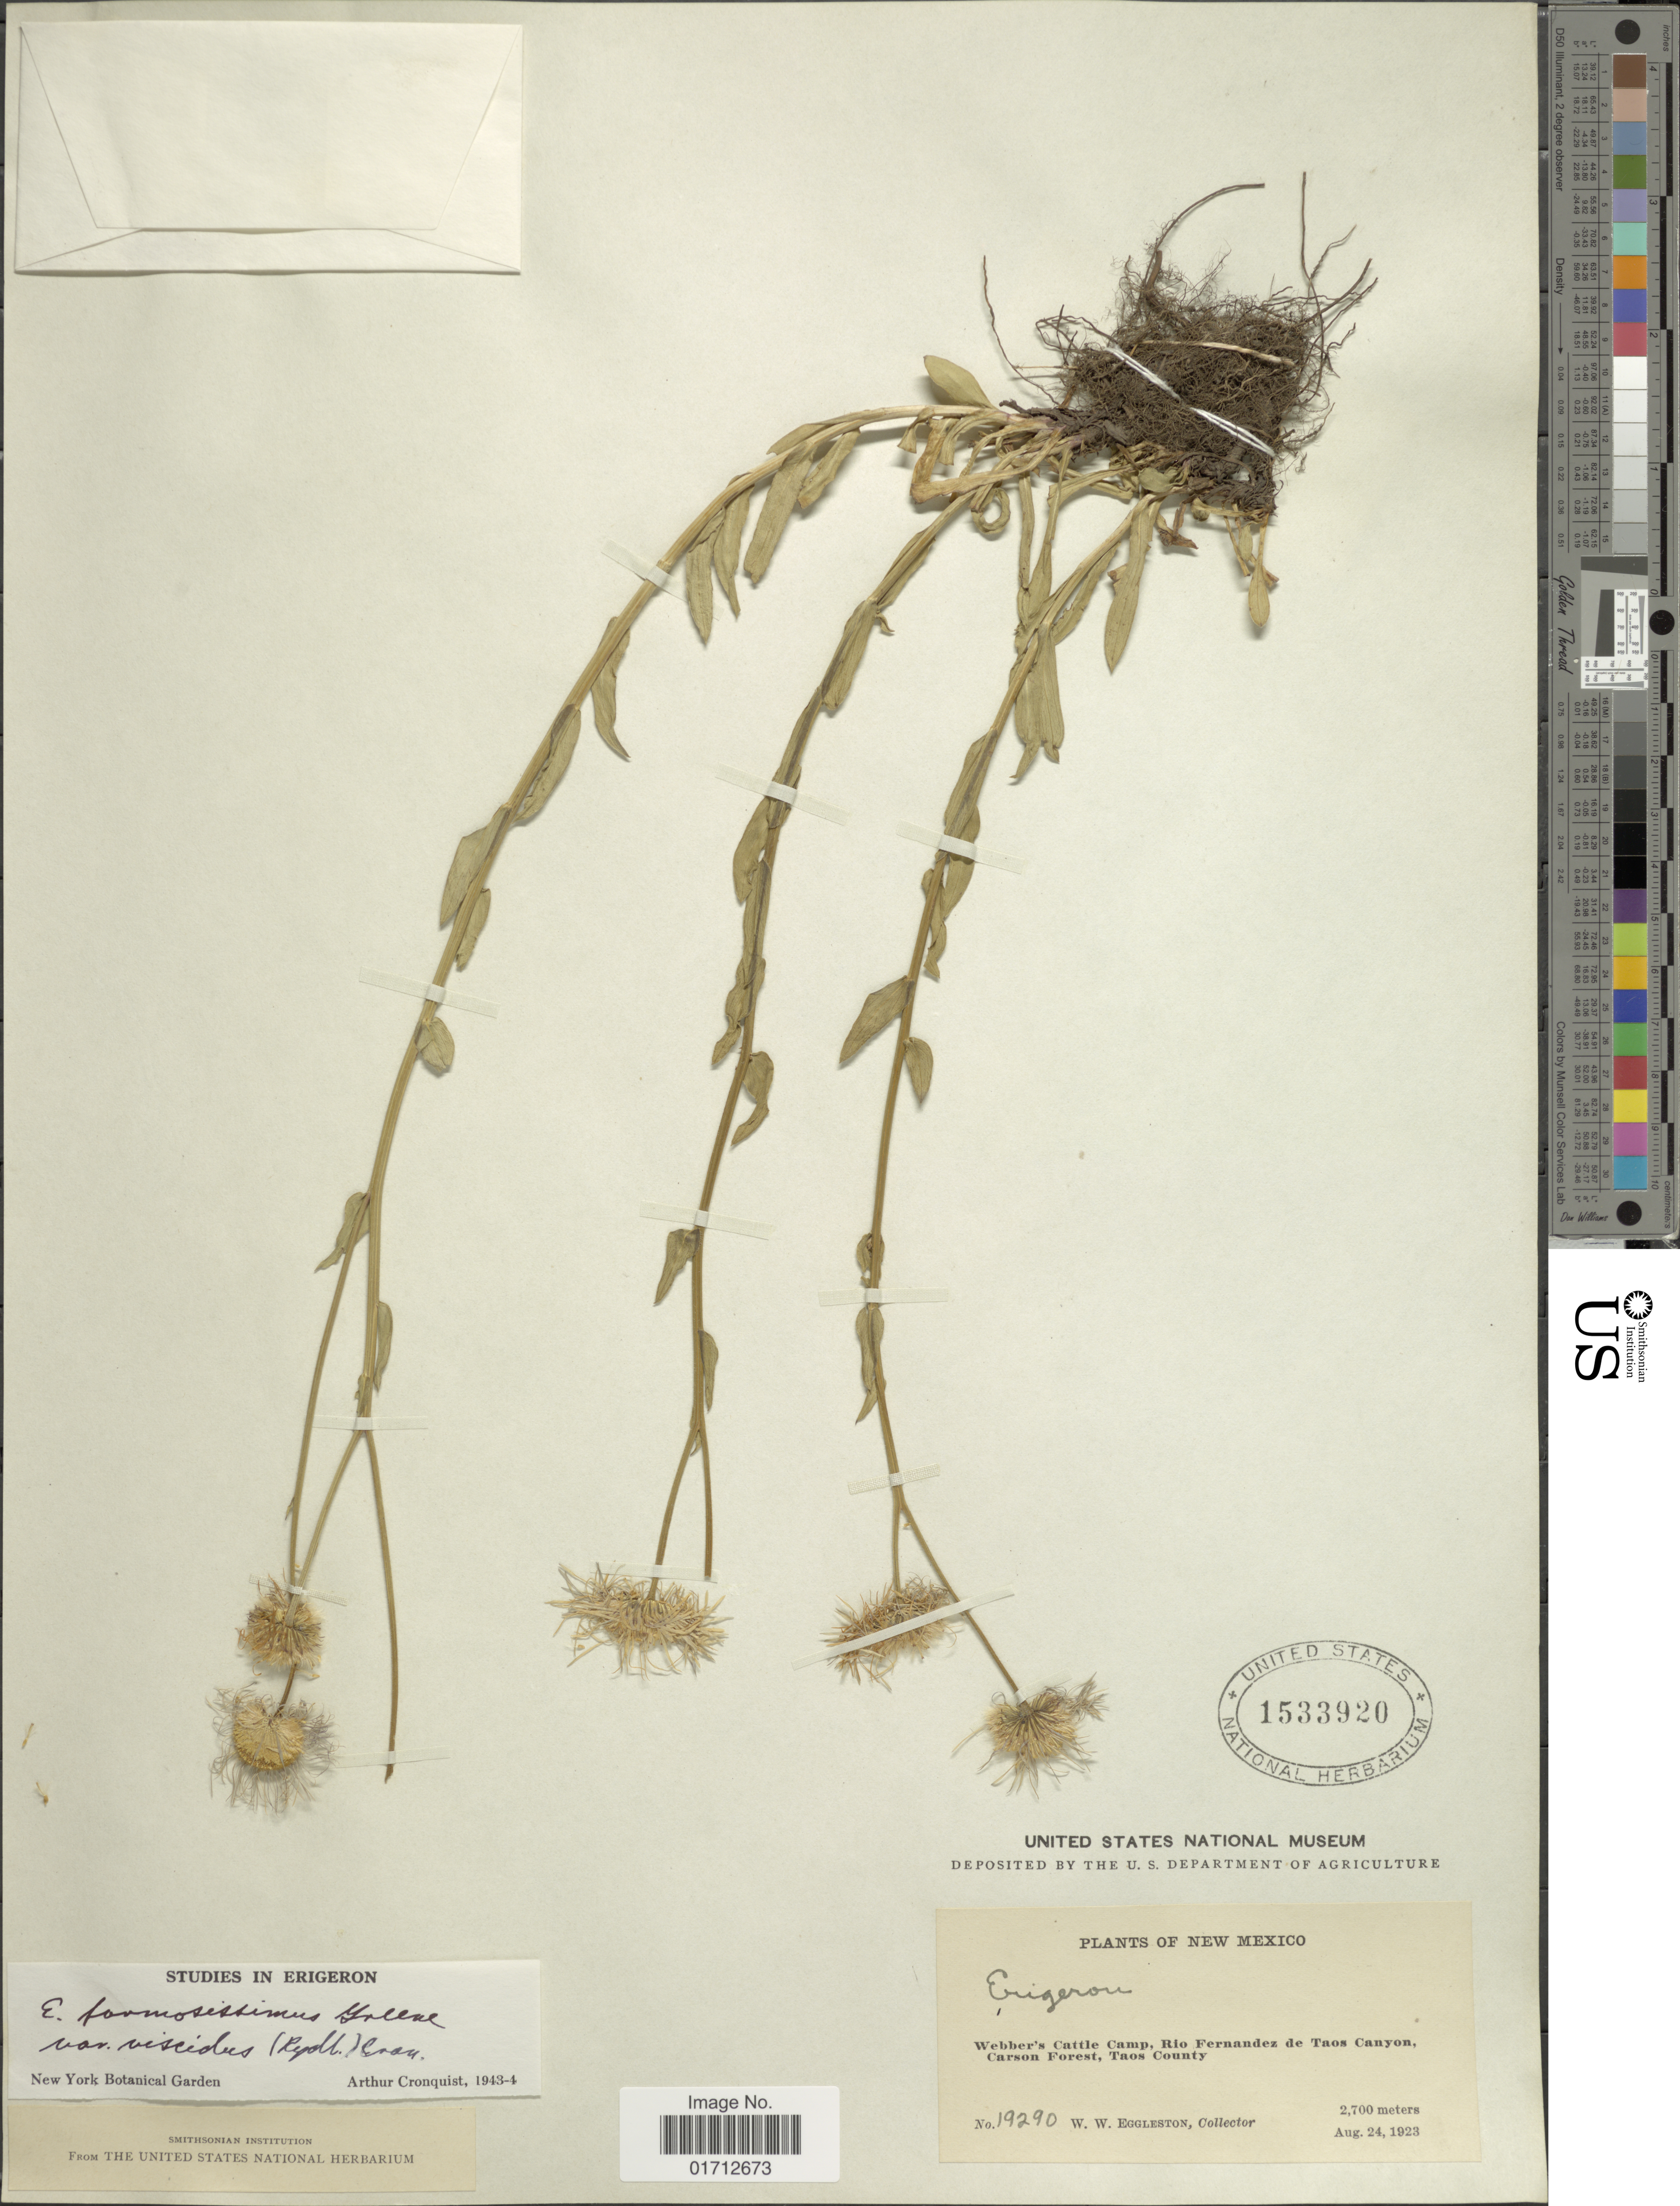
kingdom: Plantae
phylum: Tracheophyta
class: Magnoliopsida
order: Asterales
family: Asteraceae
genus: Erigeron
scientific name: Erigeron formosissimus var. viscidus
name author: (Rydb.) Cronq.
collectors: W. W. Eggleston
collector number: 19290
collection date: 1923-08-24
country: United States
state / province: New Mexico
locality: Webber's Cattle Camp, Rio Fernandez de Taos Canyon, Carson Forest, Taos County.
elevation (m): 2700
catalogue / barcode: US 1533920